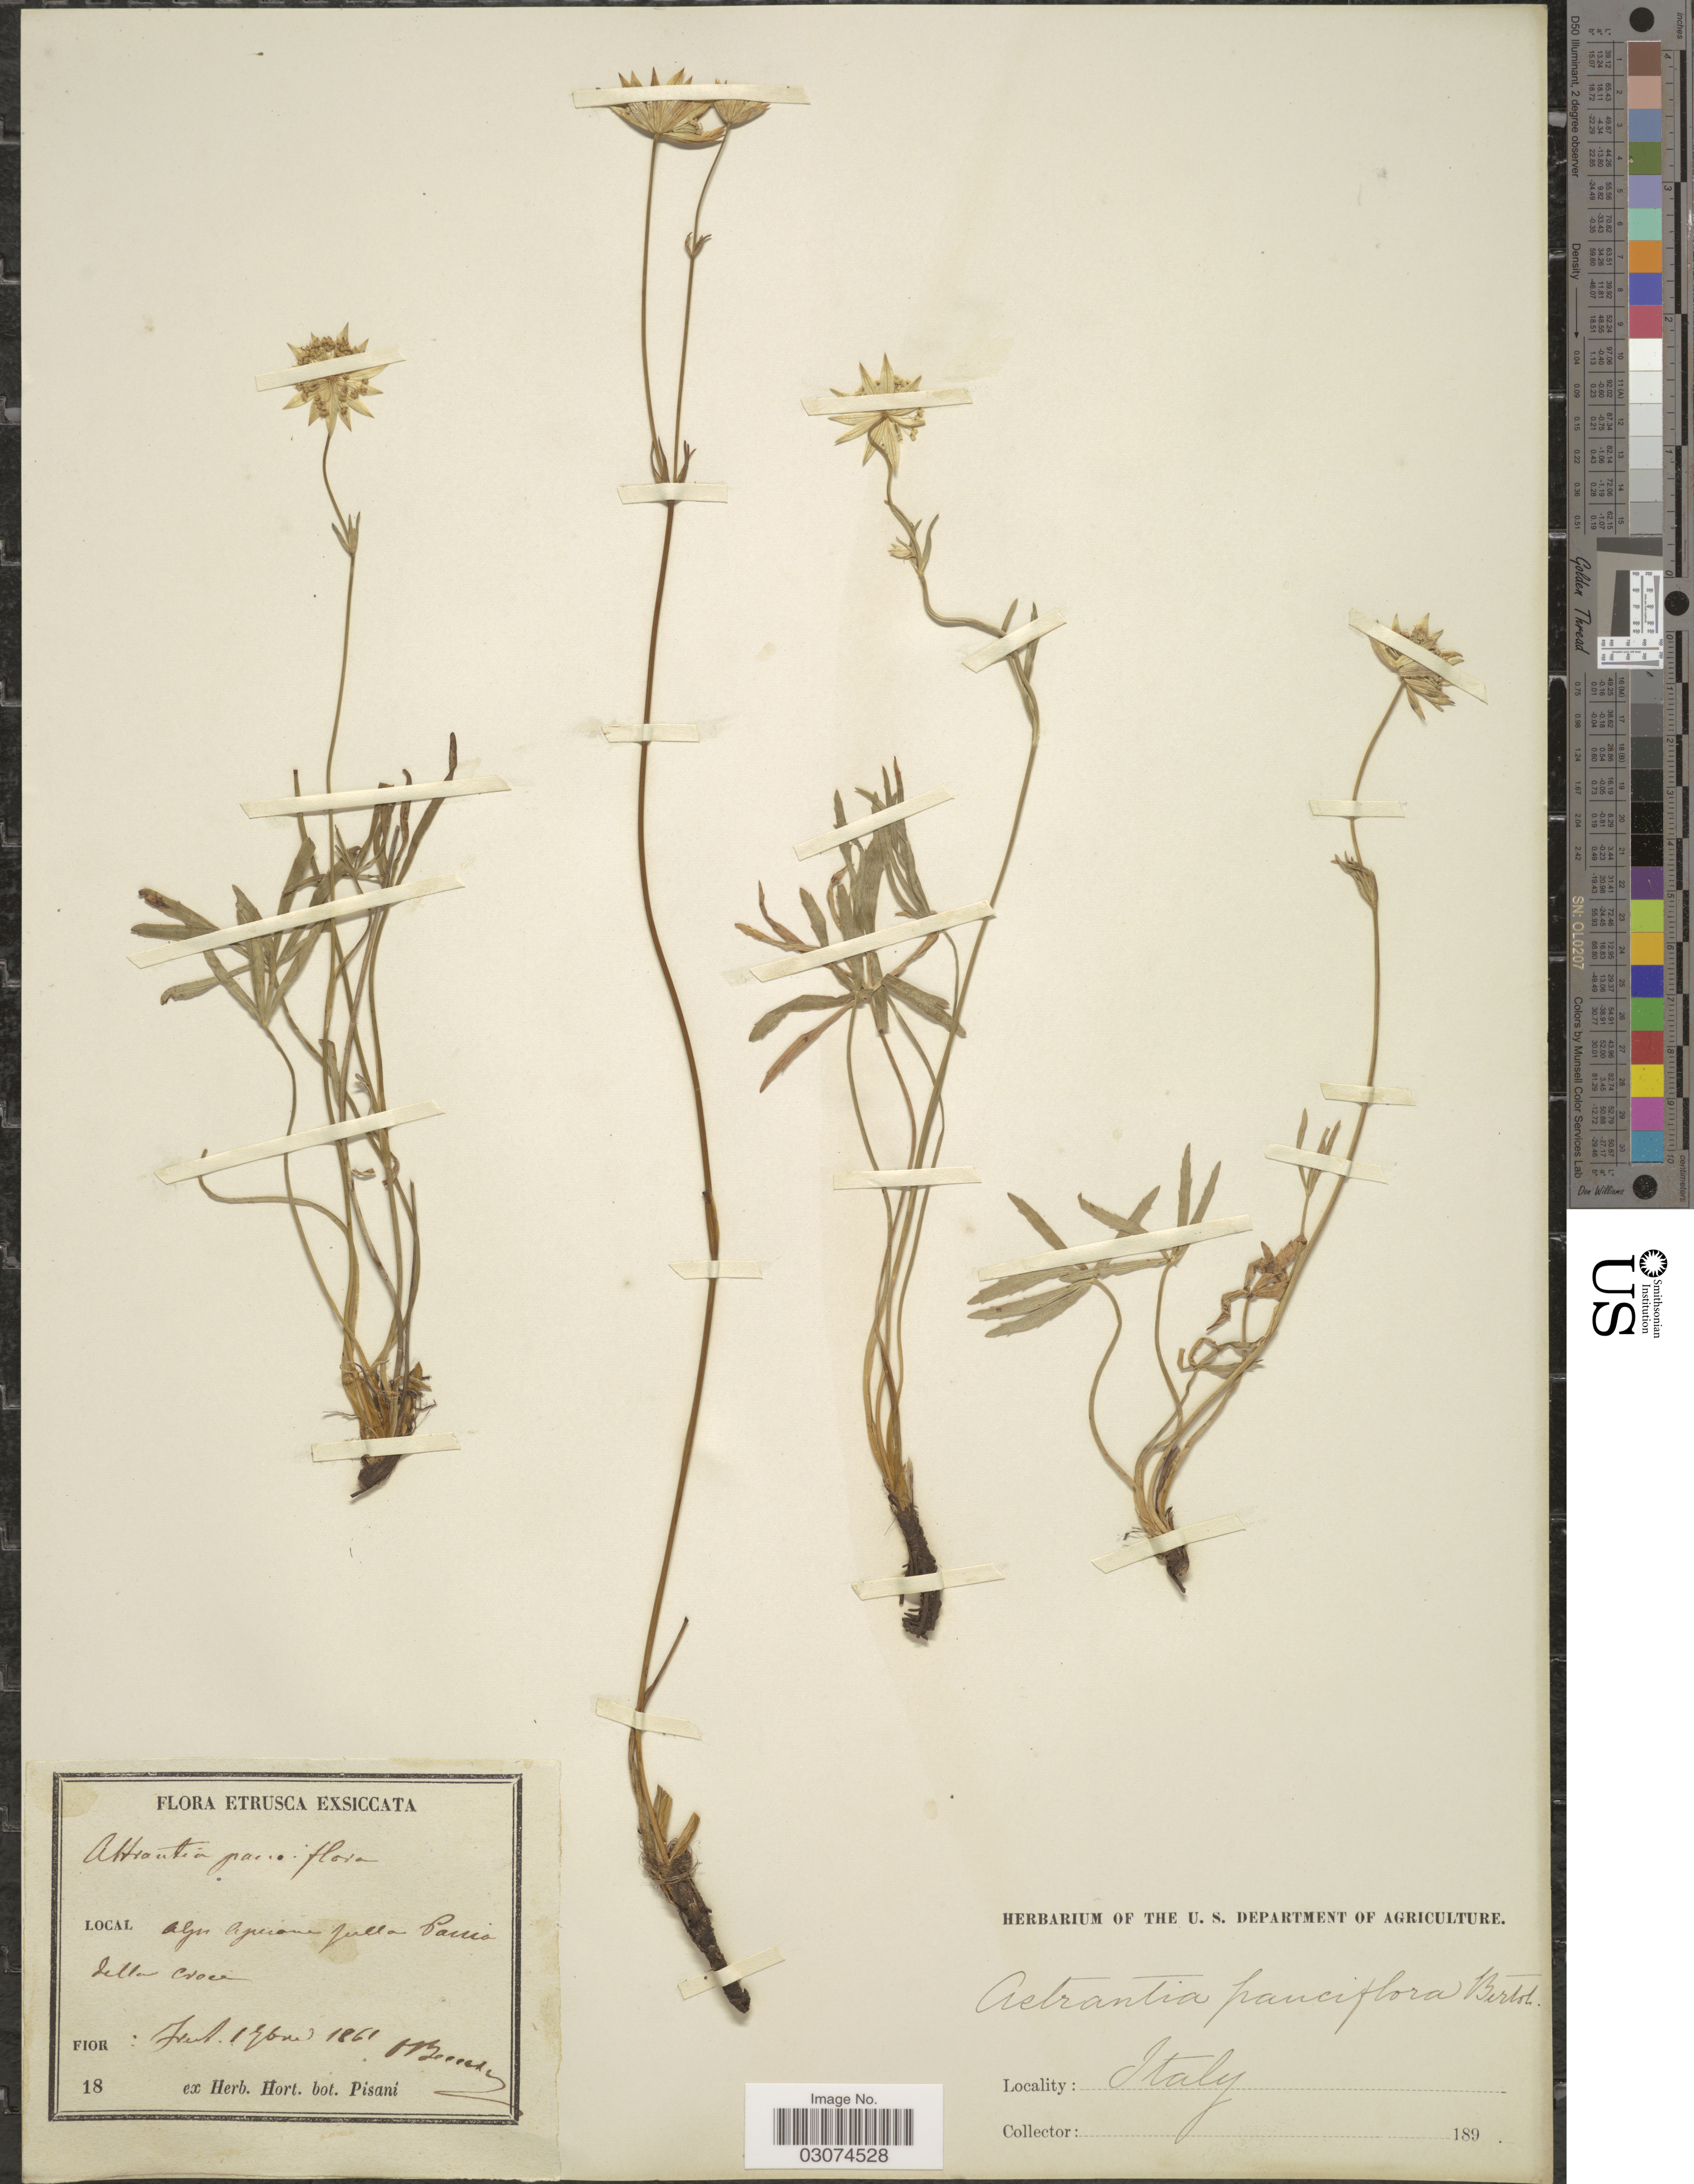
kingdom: Plantae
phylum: Tracheophyta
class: Magnoliopsida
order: Apiales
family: Apiaceae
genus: Astrantia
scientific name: Astrantia pauciflora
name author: Bertol.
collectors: A. Becker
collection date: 1861-07-17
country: Italy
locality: Etrusca. Alp Apicione julla Carrio della croce. [interpreted]